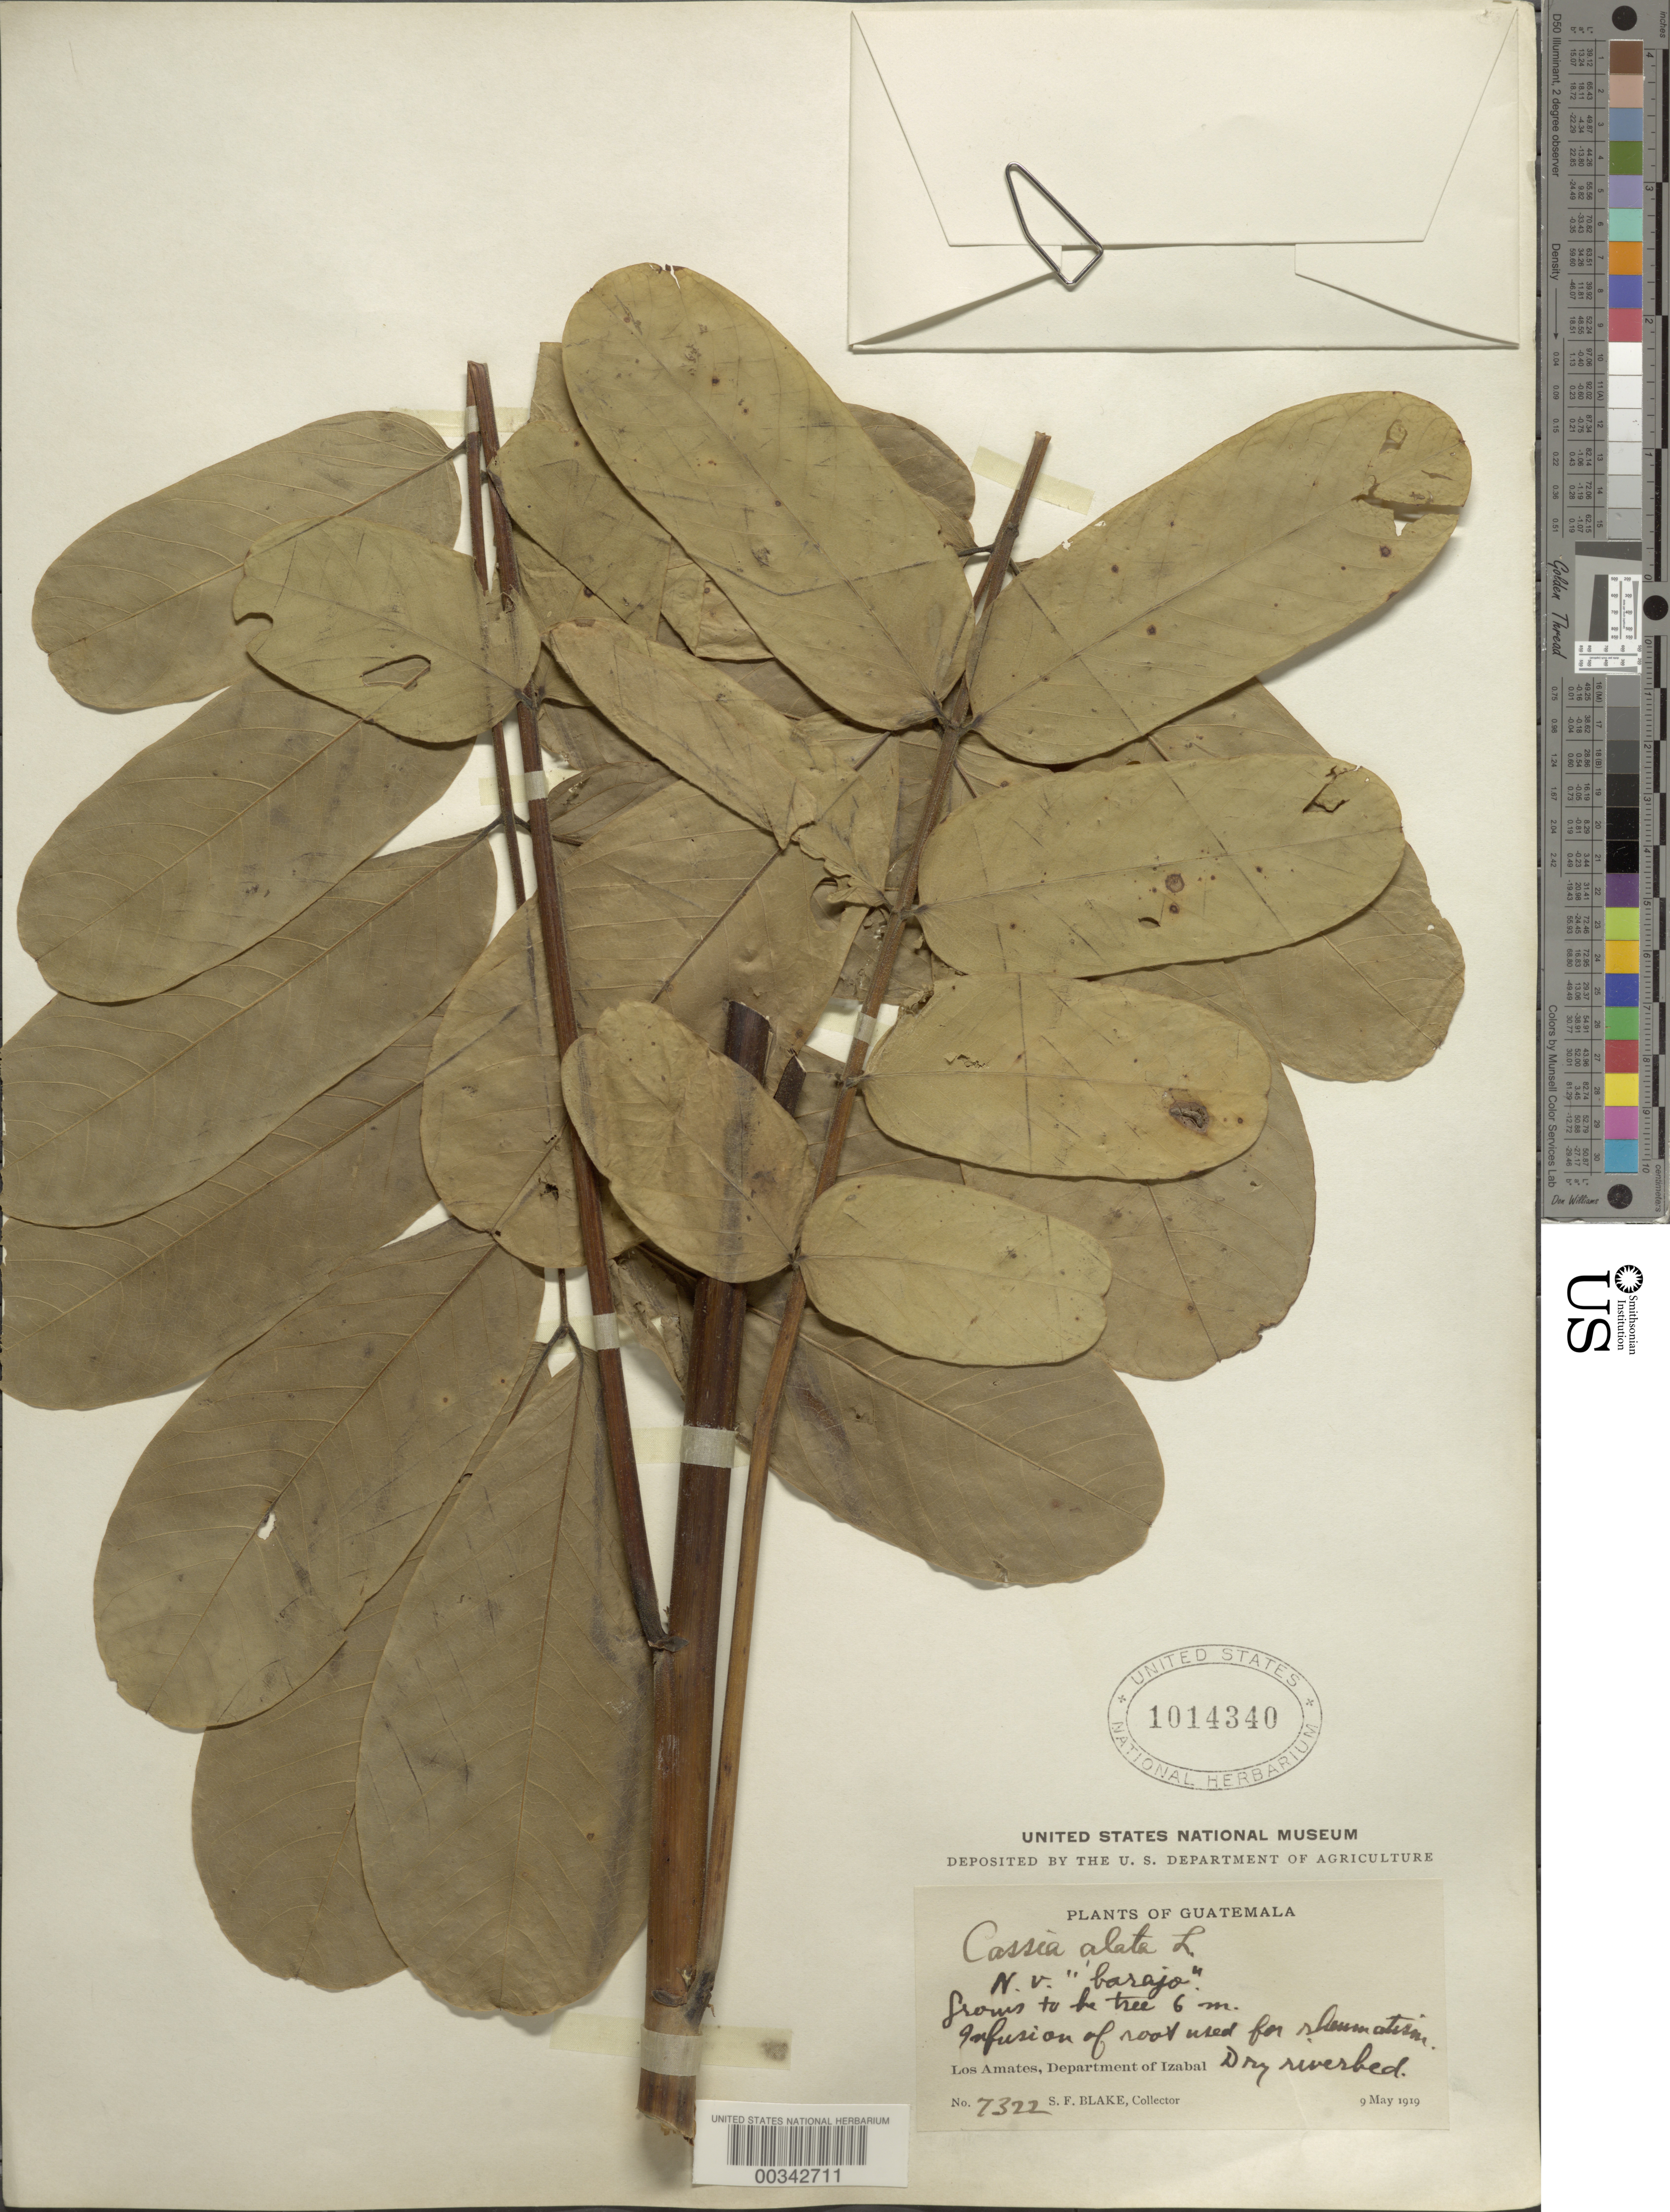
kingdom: Plantae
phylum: Tracheophyta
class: Magnoliopsida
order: Fabales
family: Fabaceae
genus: Senna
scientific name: Senna alata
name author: (L.) Roxb.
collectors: S. Blake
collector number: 7322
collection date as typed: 09 May 1919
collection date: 1919-05-09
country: Guatemala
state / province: Izabal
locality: Los Amates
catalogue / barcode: US 1014340